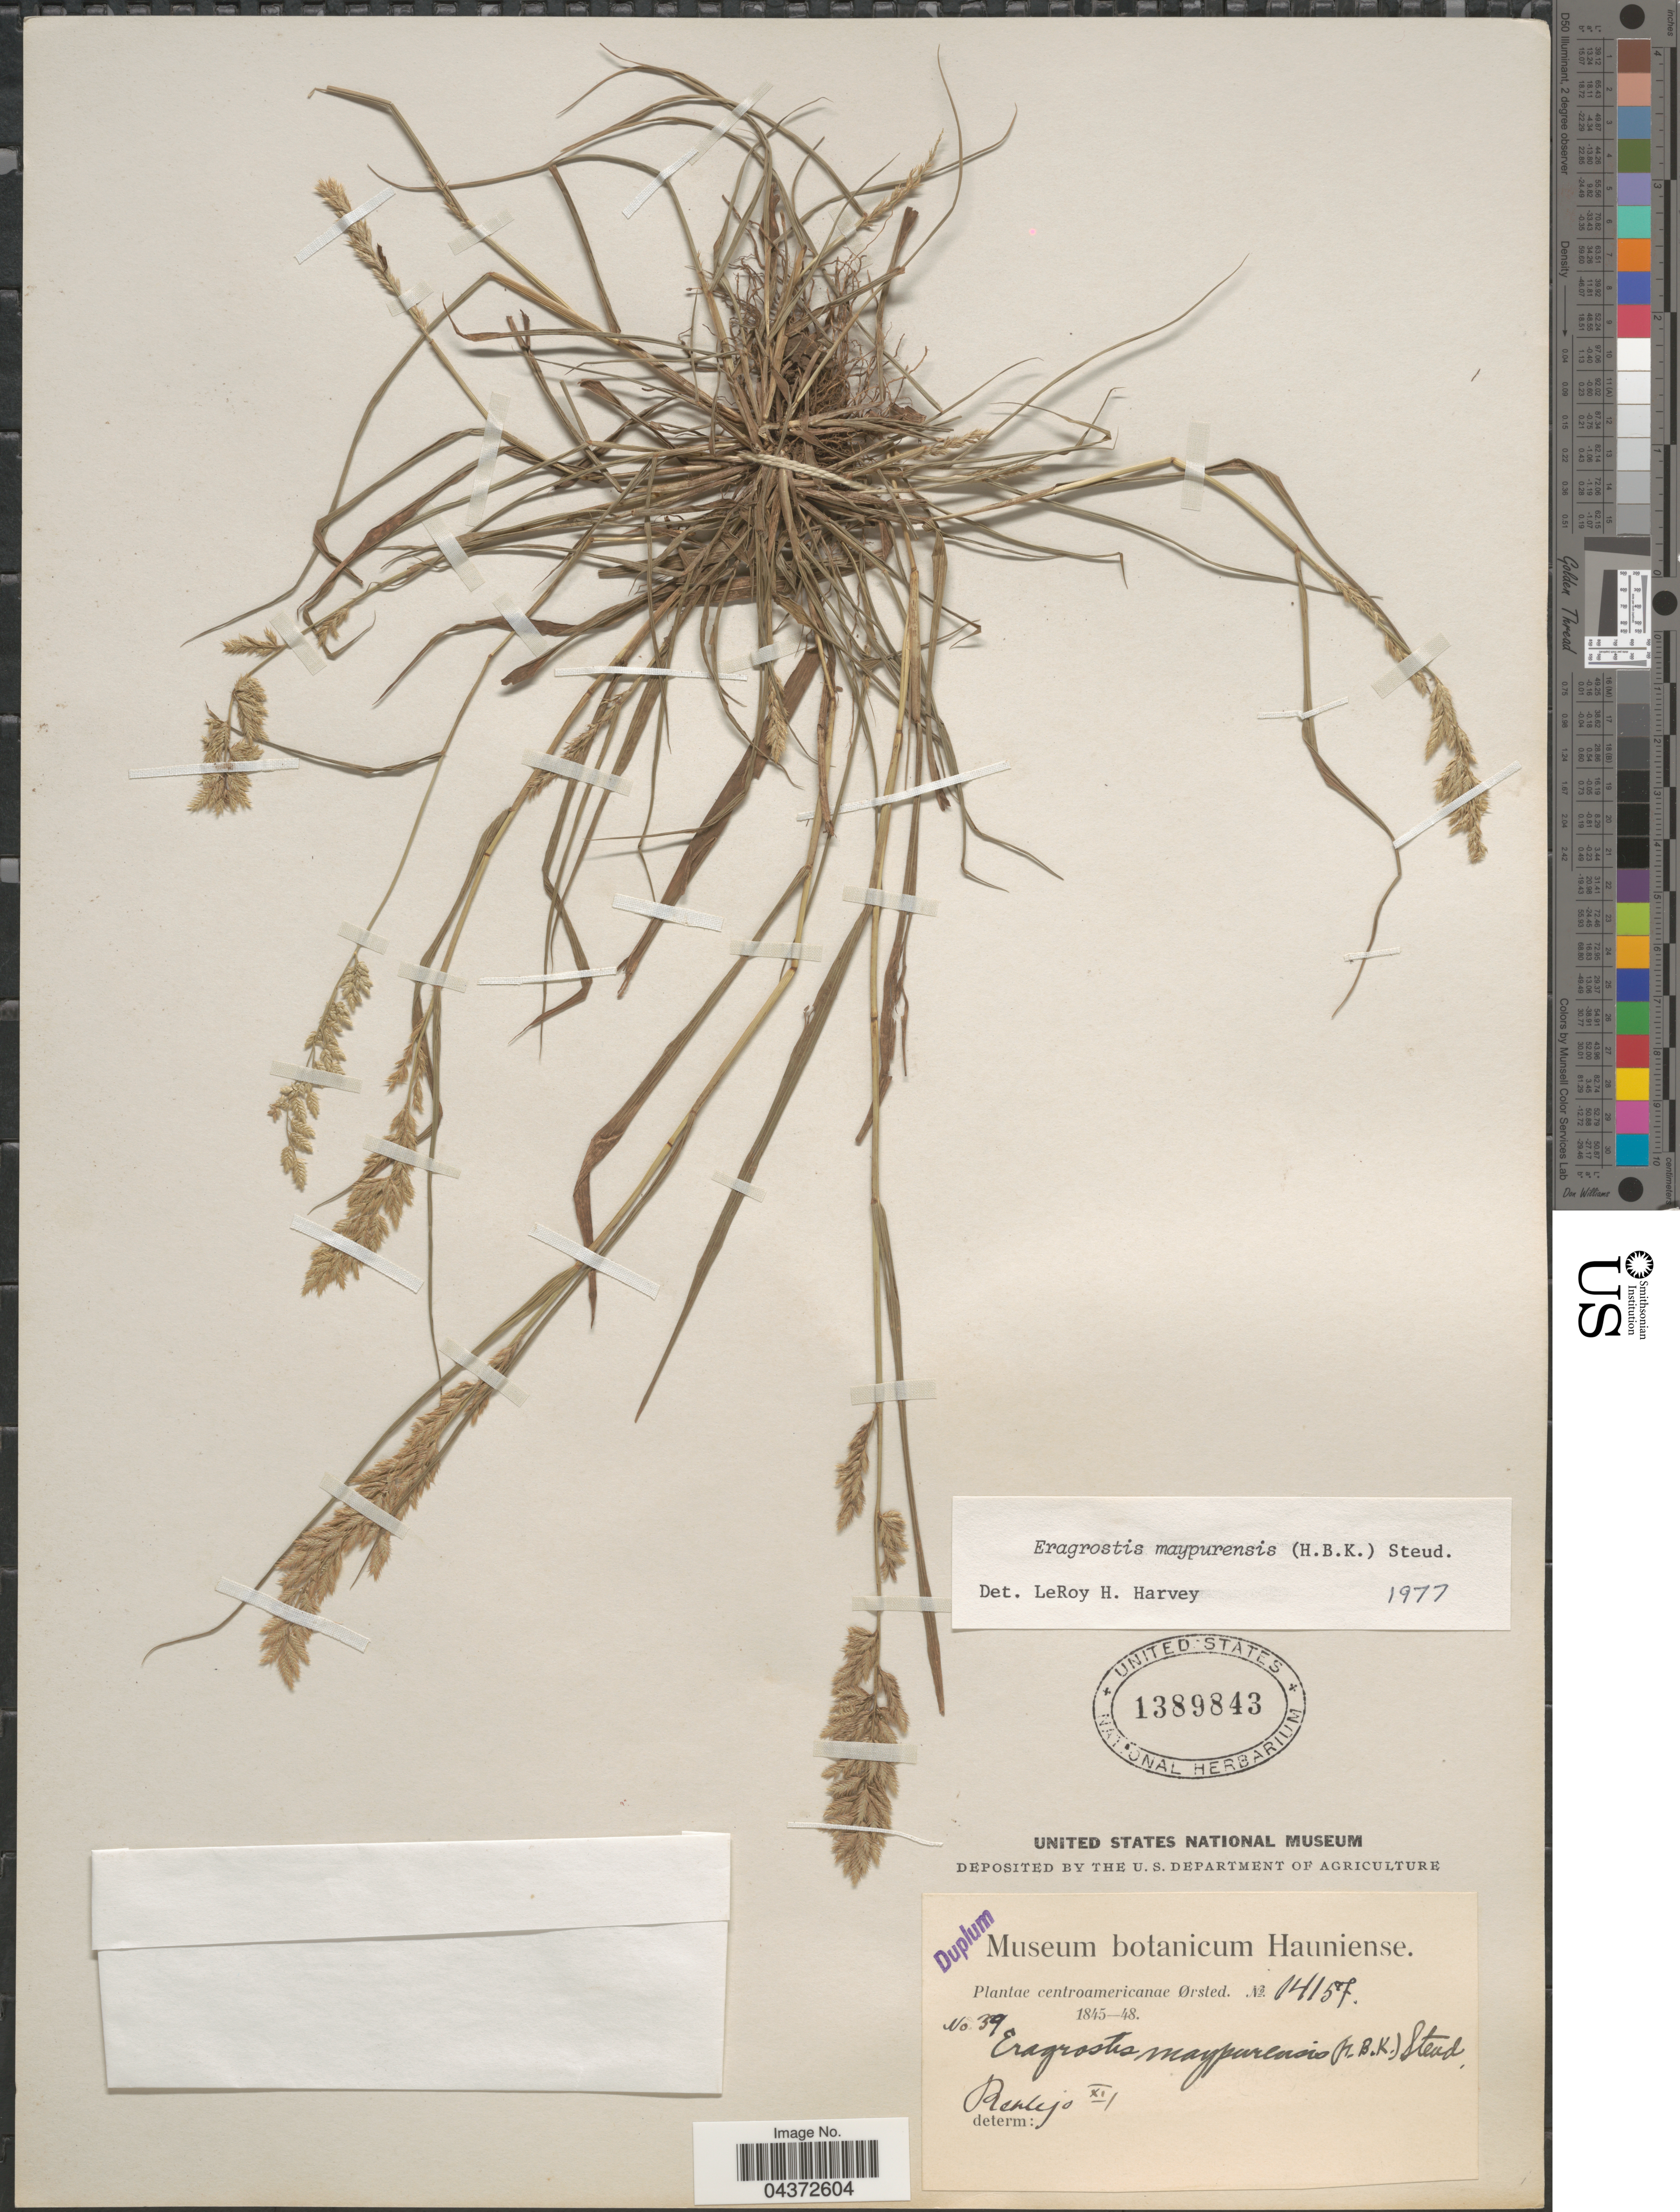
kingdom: Plantae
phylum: Tracheophyta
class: Liliopsida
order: Poales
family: Poaceae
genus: Eragrostis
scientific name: Eragrostis maypurensis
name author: (Kunth) Steud.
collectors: Ørsted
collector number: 14157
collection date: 1845-11/1848-11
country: Grenada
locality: Centroamericanae. Realejo.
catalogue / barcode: US 1389843